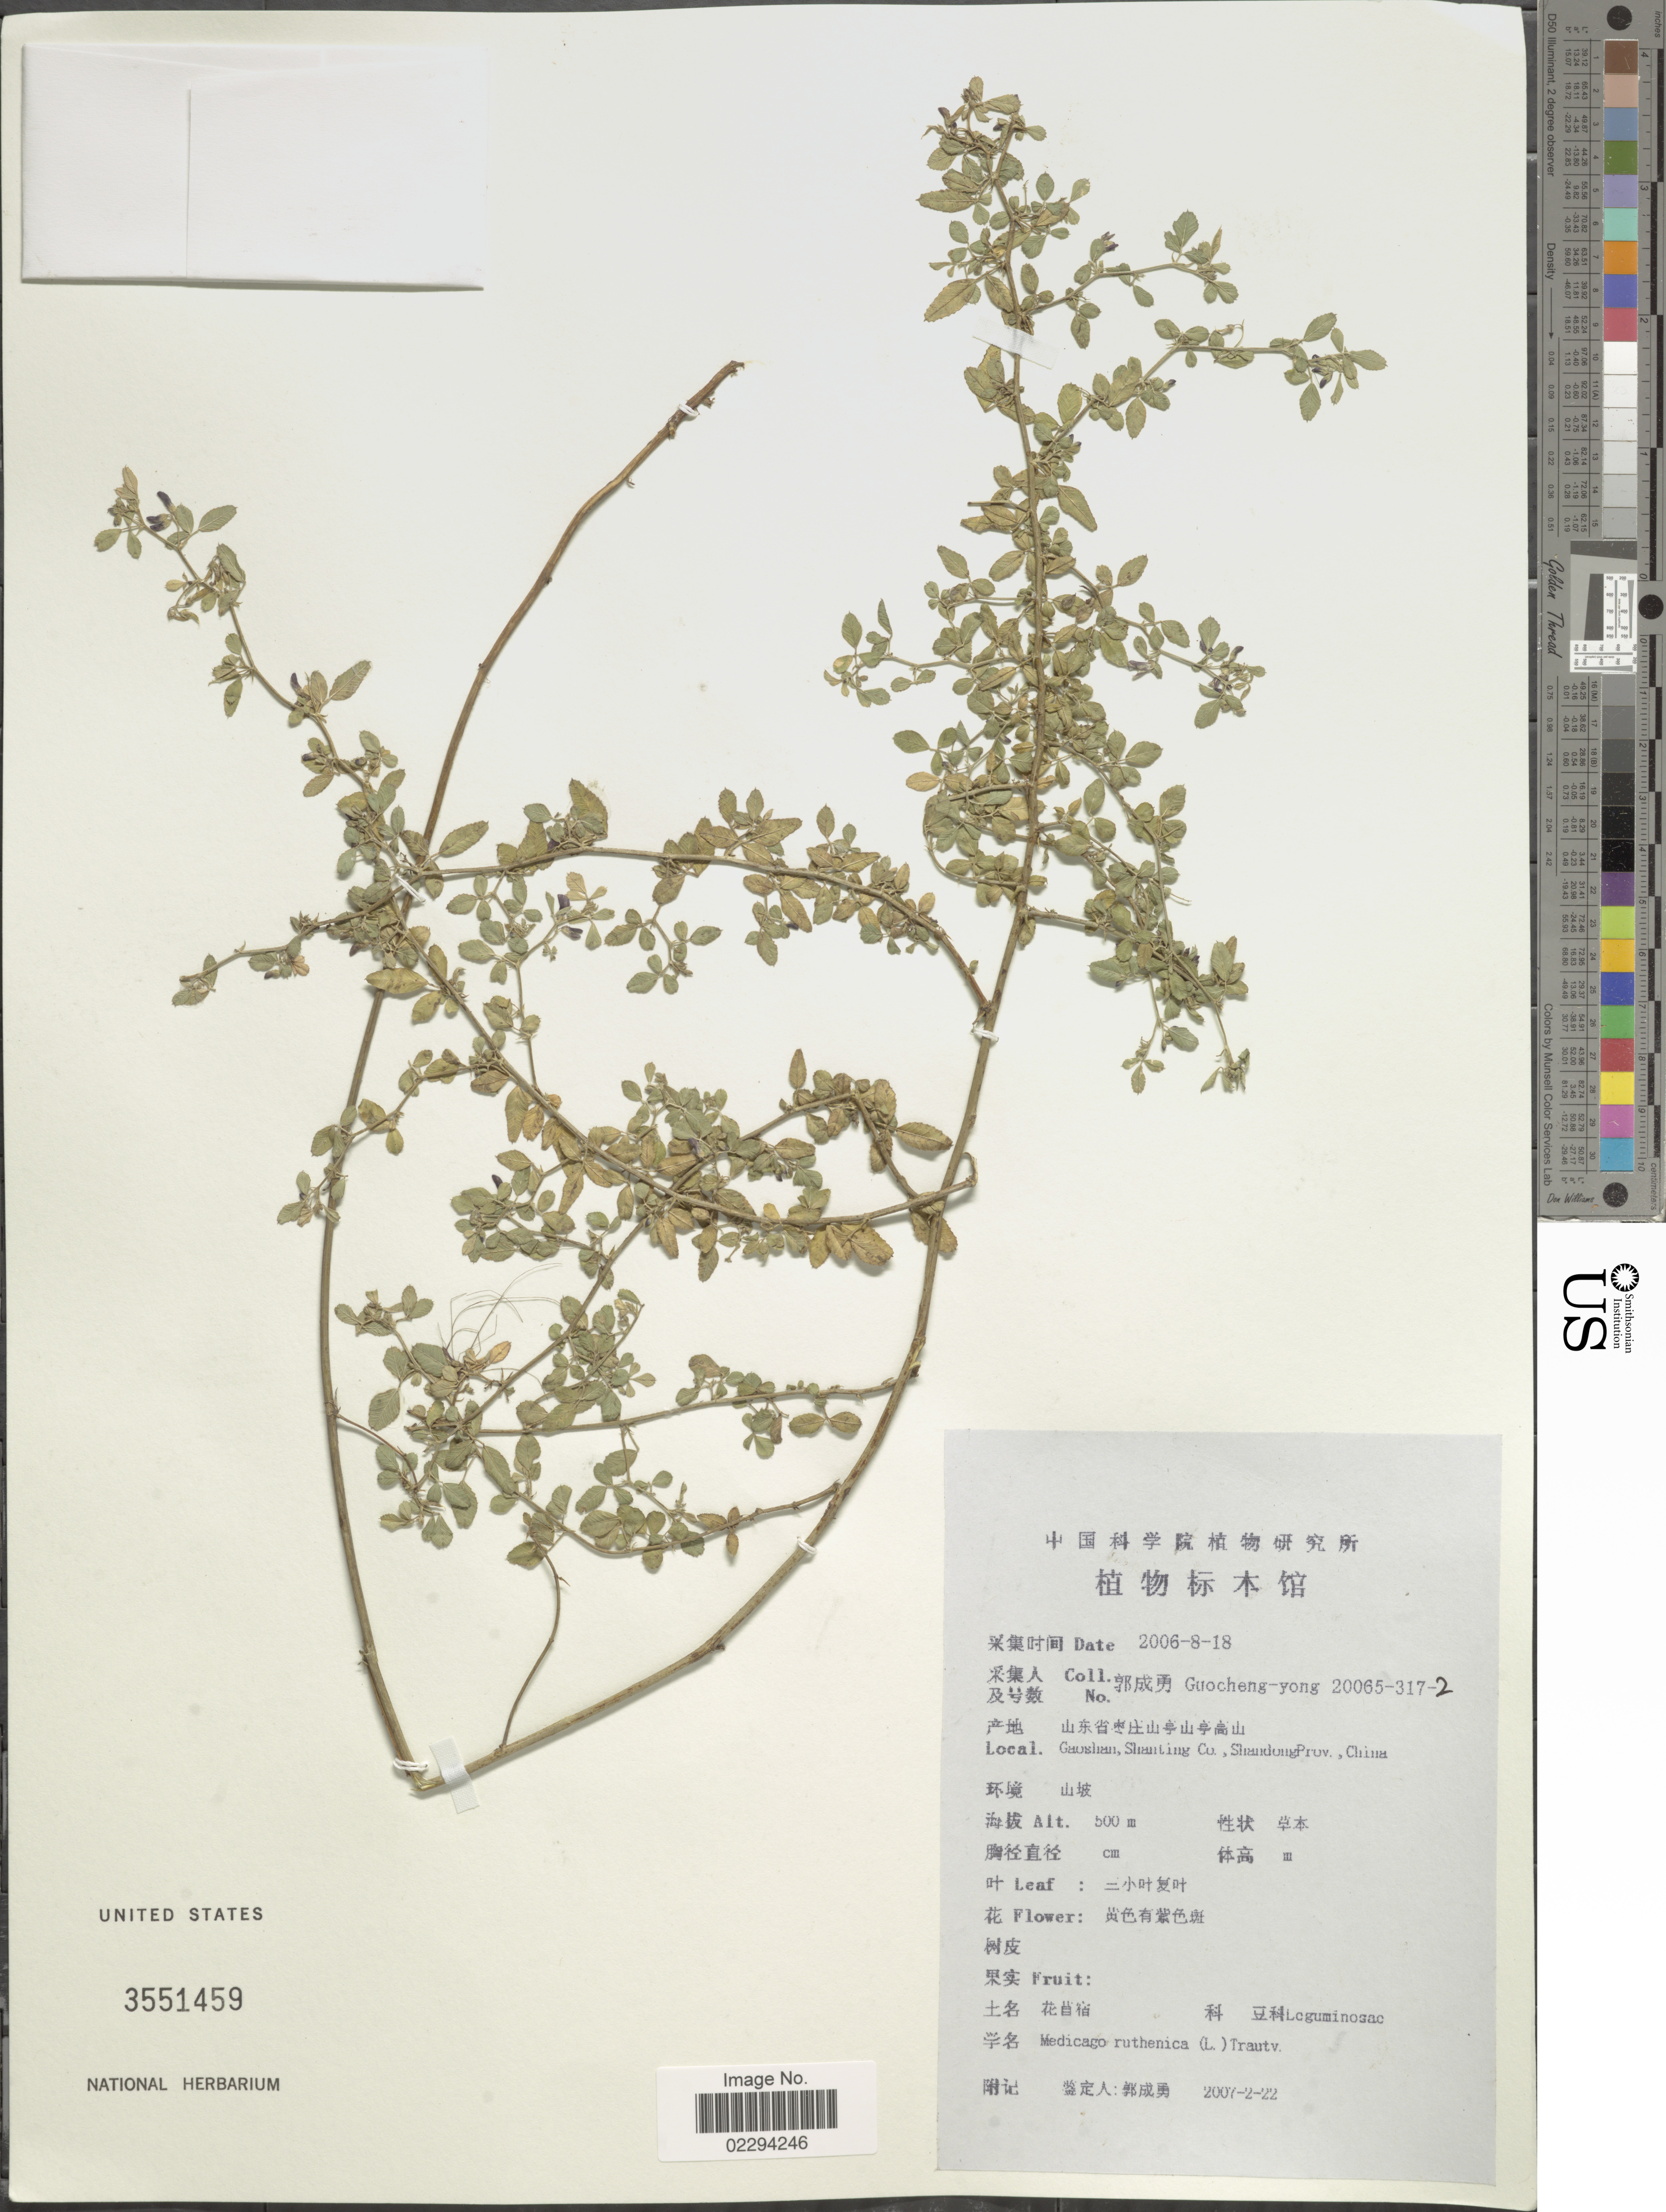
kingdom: Plantae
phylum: Tracheophyta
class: Magnoliopsida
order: Fabales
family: Fabaceae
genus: Medicago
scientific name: Medicago ruthenica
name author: (L.) Trautv.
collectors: Guo cheng-yong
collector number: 20065-317-2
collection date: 2006-08-18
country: China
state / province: Shandong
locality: Gaushan [interpreted], ShanLing Co.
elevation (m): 500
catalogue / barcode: US 3551459